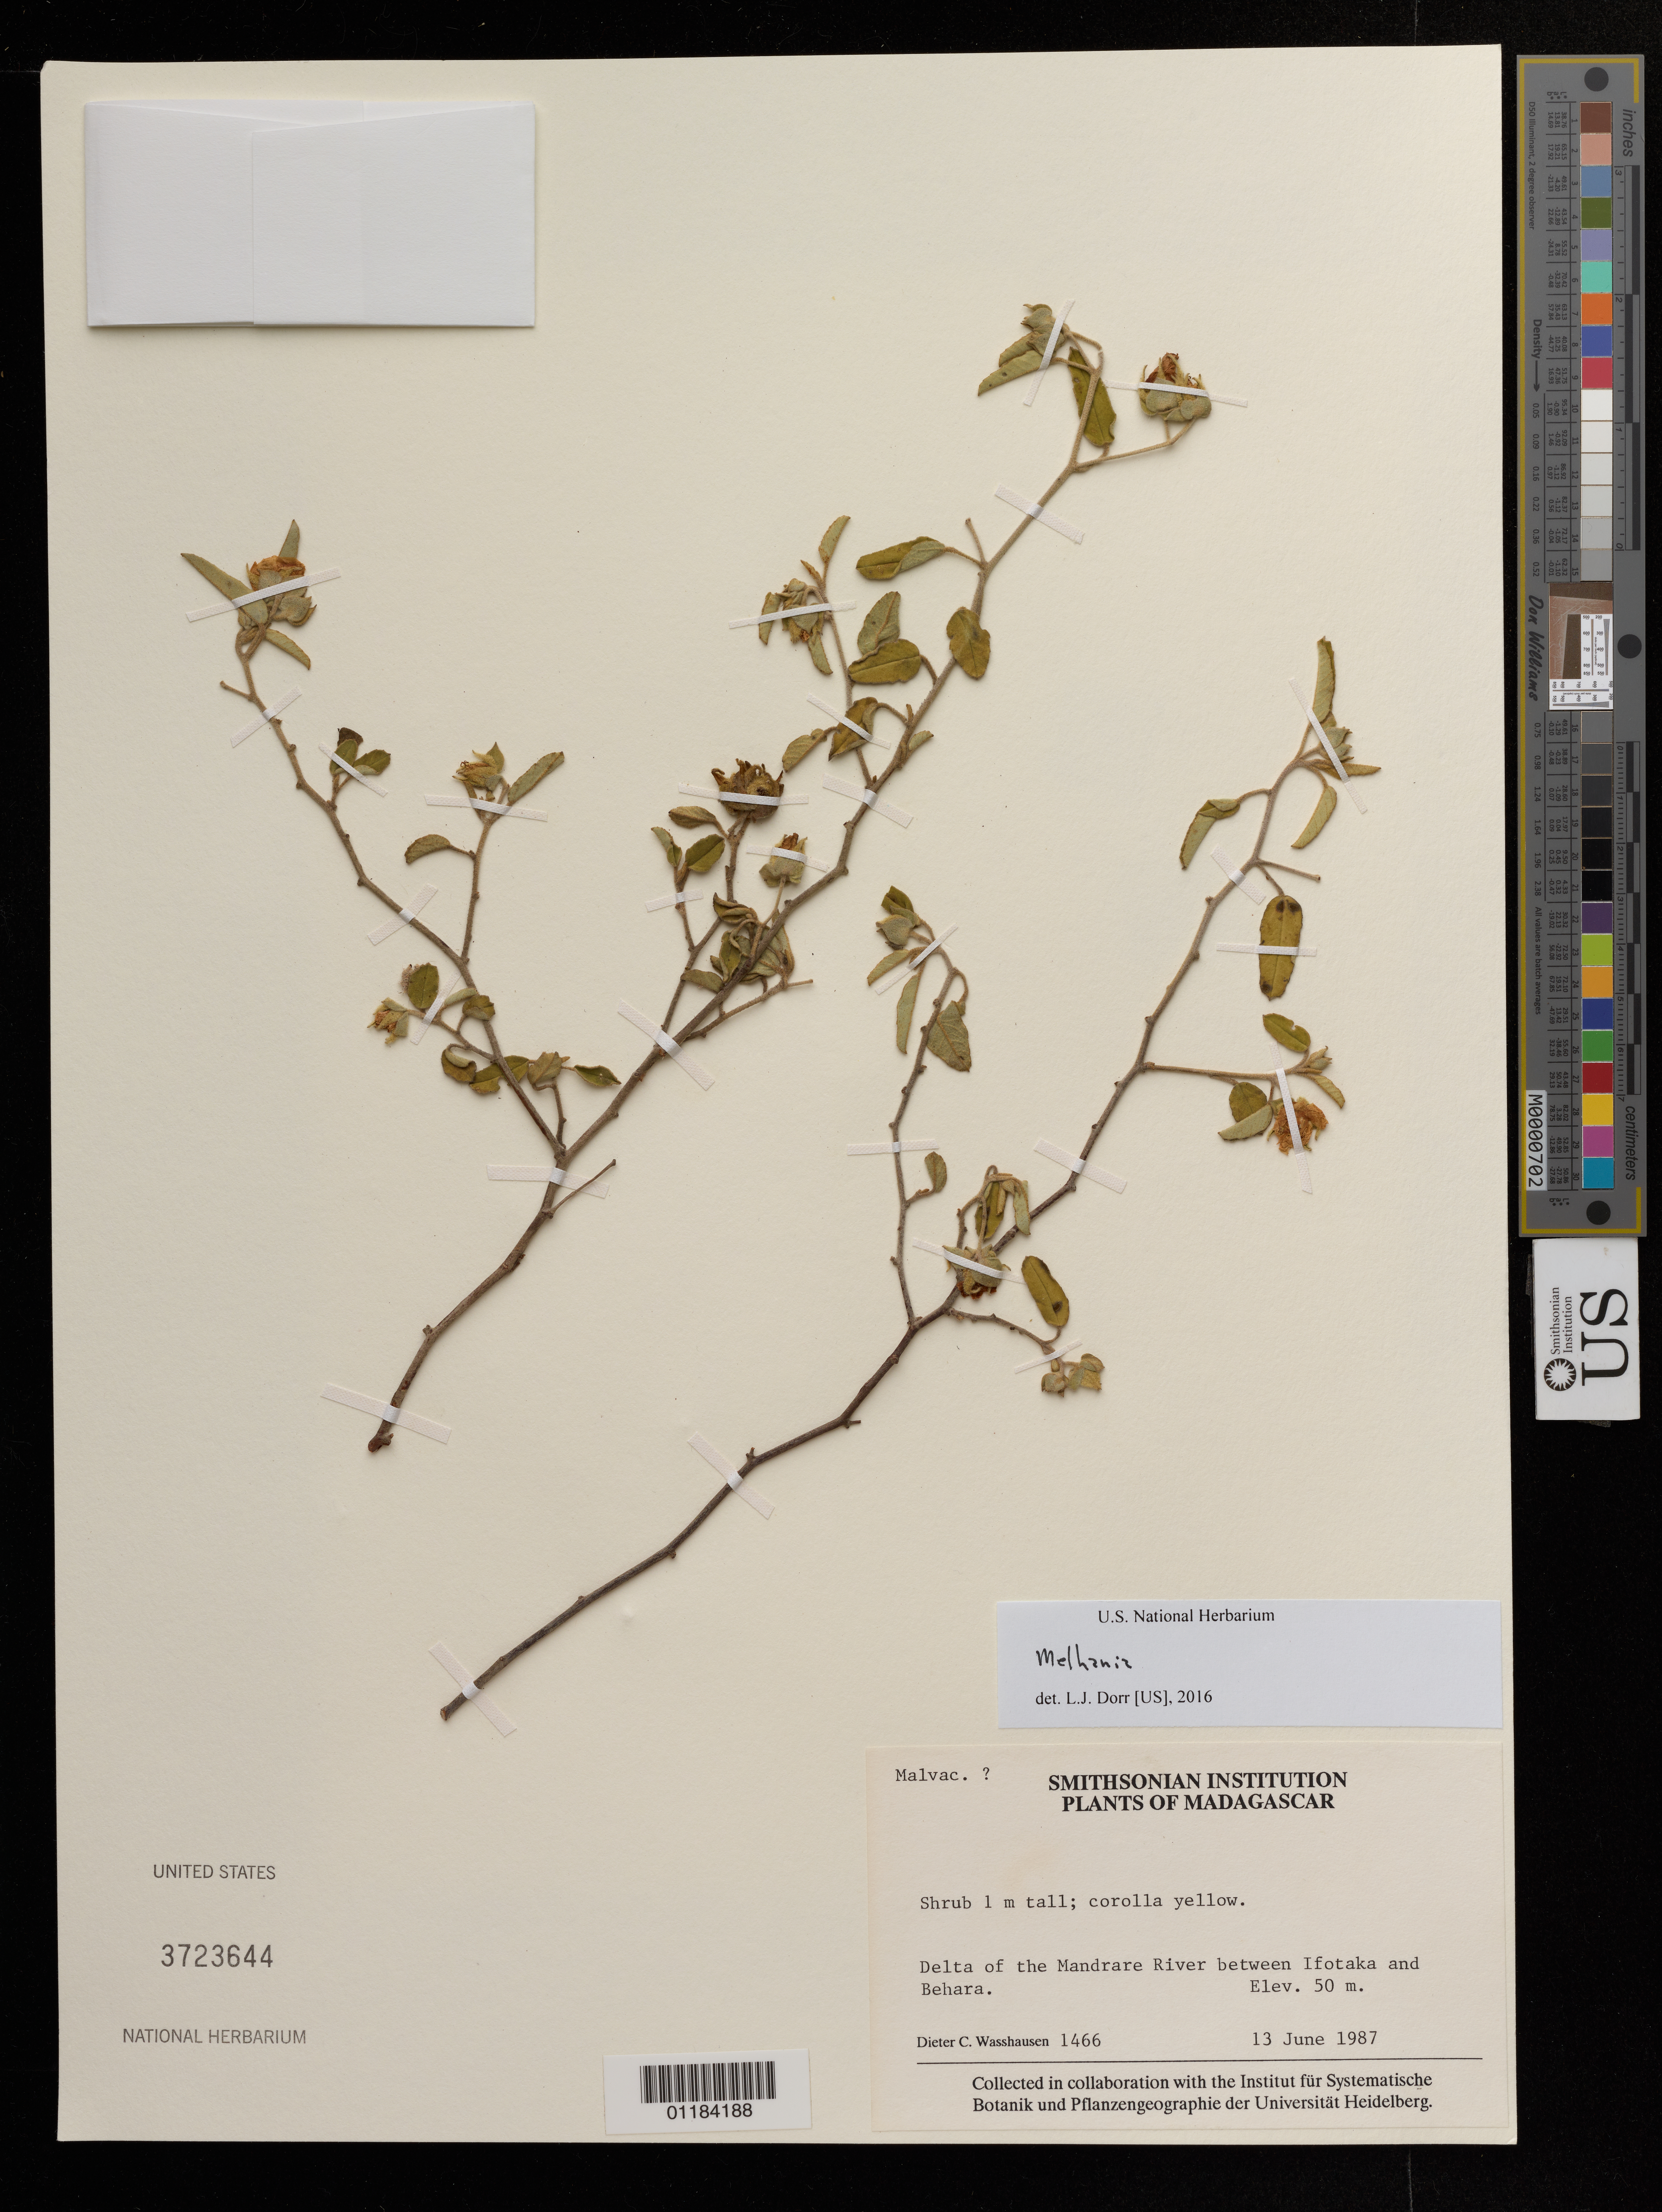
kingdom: Plantae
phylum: Tracheophyta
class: Magnoliopsida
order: Malvales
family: Malvaceae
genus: Melhania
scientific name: Melhania sp.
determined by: Dorr, L. J., (BOT), Smithsonian Institution - National Museum of Natural History (UNITED STATES)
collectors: D. C. Wasshausen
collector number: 1466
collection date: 1987-06-13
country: Madagascar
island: Madagascar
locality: Delta of the Mandrare River between Ifotaka and Behara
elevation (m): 50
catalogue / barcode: US 3723644